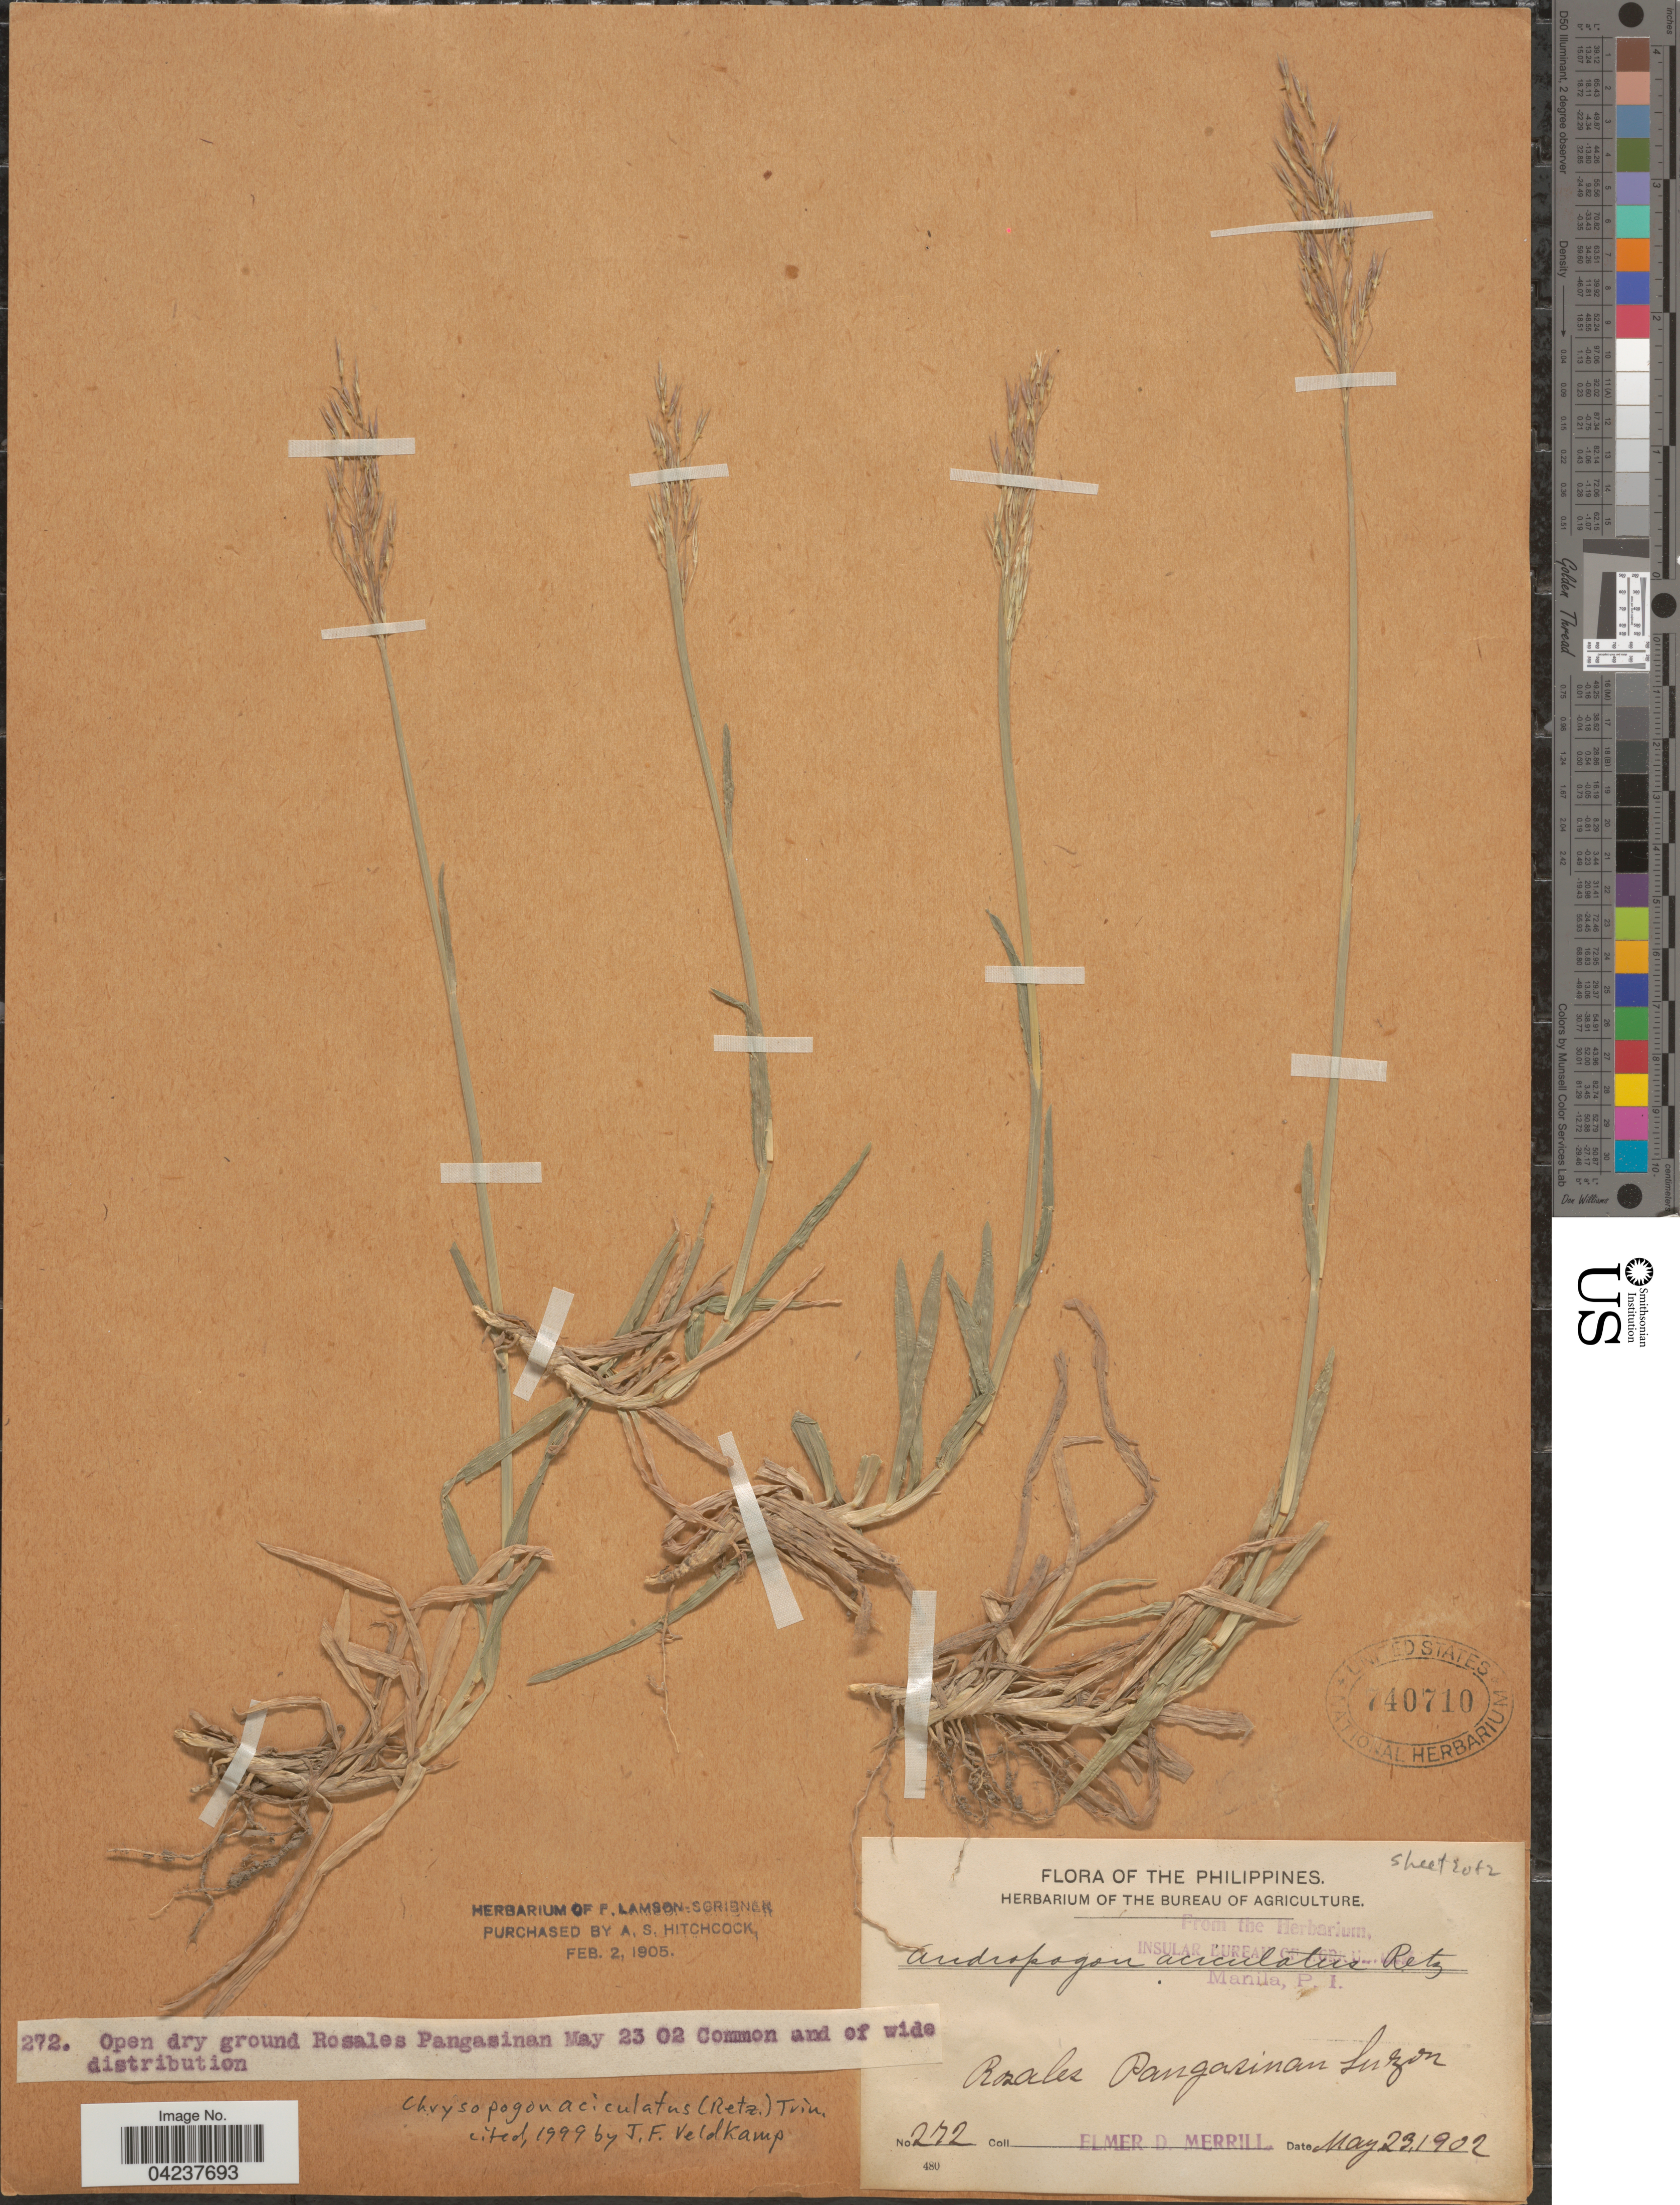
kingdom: Plantae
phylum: Tracheophyta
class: Liliopsida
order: Poales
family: Poaceae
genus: Chrysopogon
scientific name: Chrysopogon aciculatus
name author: (Retz.) Trin.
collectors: E. D. Merrill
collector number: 272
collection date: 1902-05-23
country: Philippines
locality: Rosales Pangasinan Luzon.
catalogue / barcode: US 740710